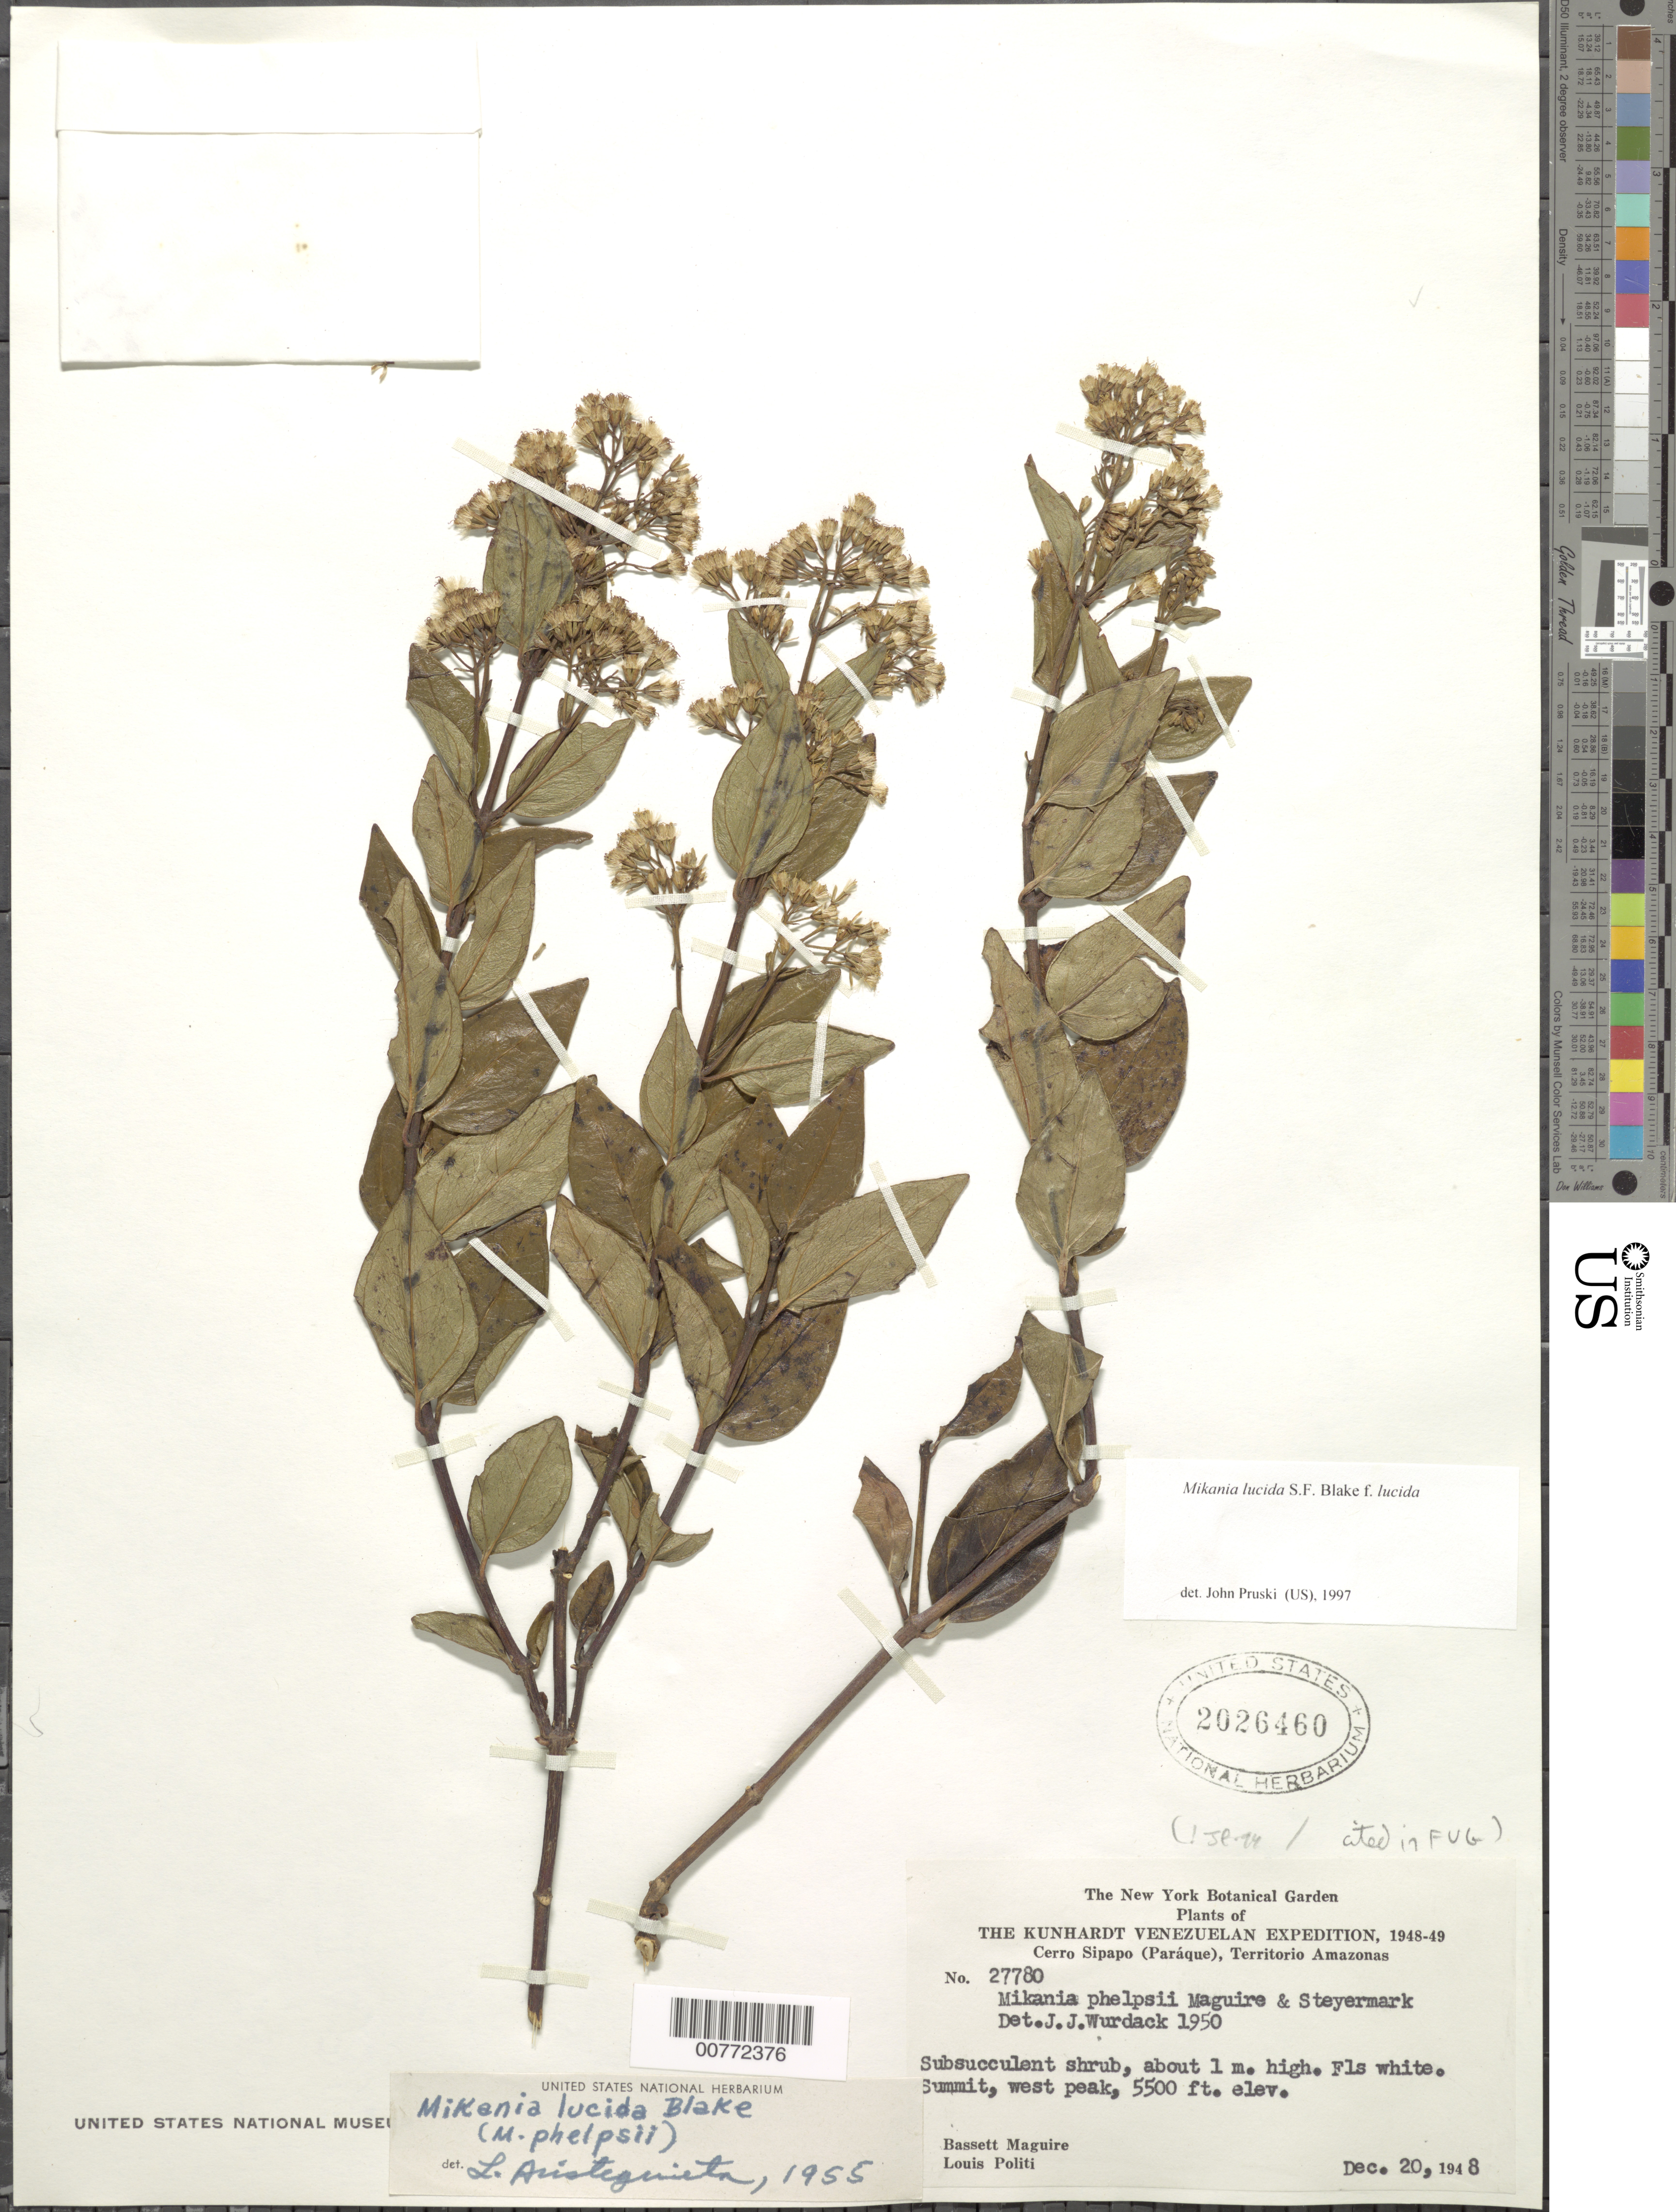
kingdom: Plantae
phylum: Tracheophyta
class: Magnoliopsida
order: Asterales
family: Asteraceae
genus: Mikania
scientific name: Mikania lucida f. lucida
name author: S.F. Blake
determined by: Pruski, J. F.; Funk, V. A.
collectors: B. Maguire & L. Politi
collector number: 27780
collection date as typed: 20-Dec-48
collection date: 1948-12-20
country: Venezuela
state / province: Amazonas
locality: Cerro Sipapo (Paráque), West Peak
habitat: Summit west peak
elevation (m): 1676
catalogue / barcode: US 2026460